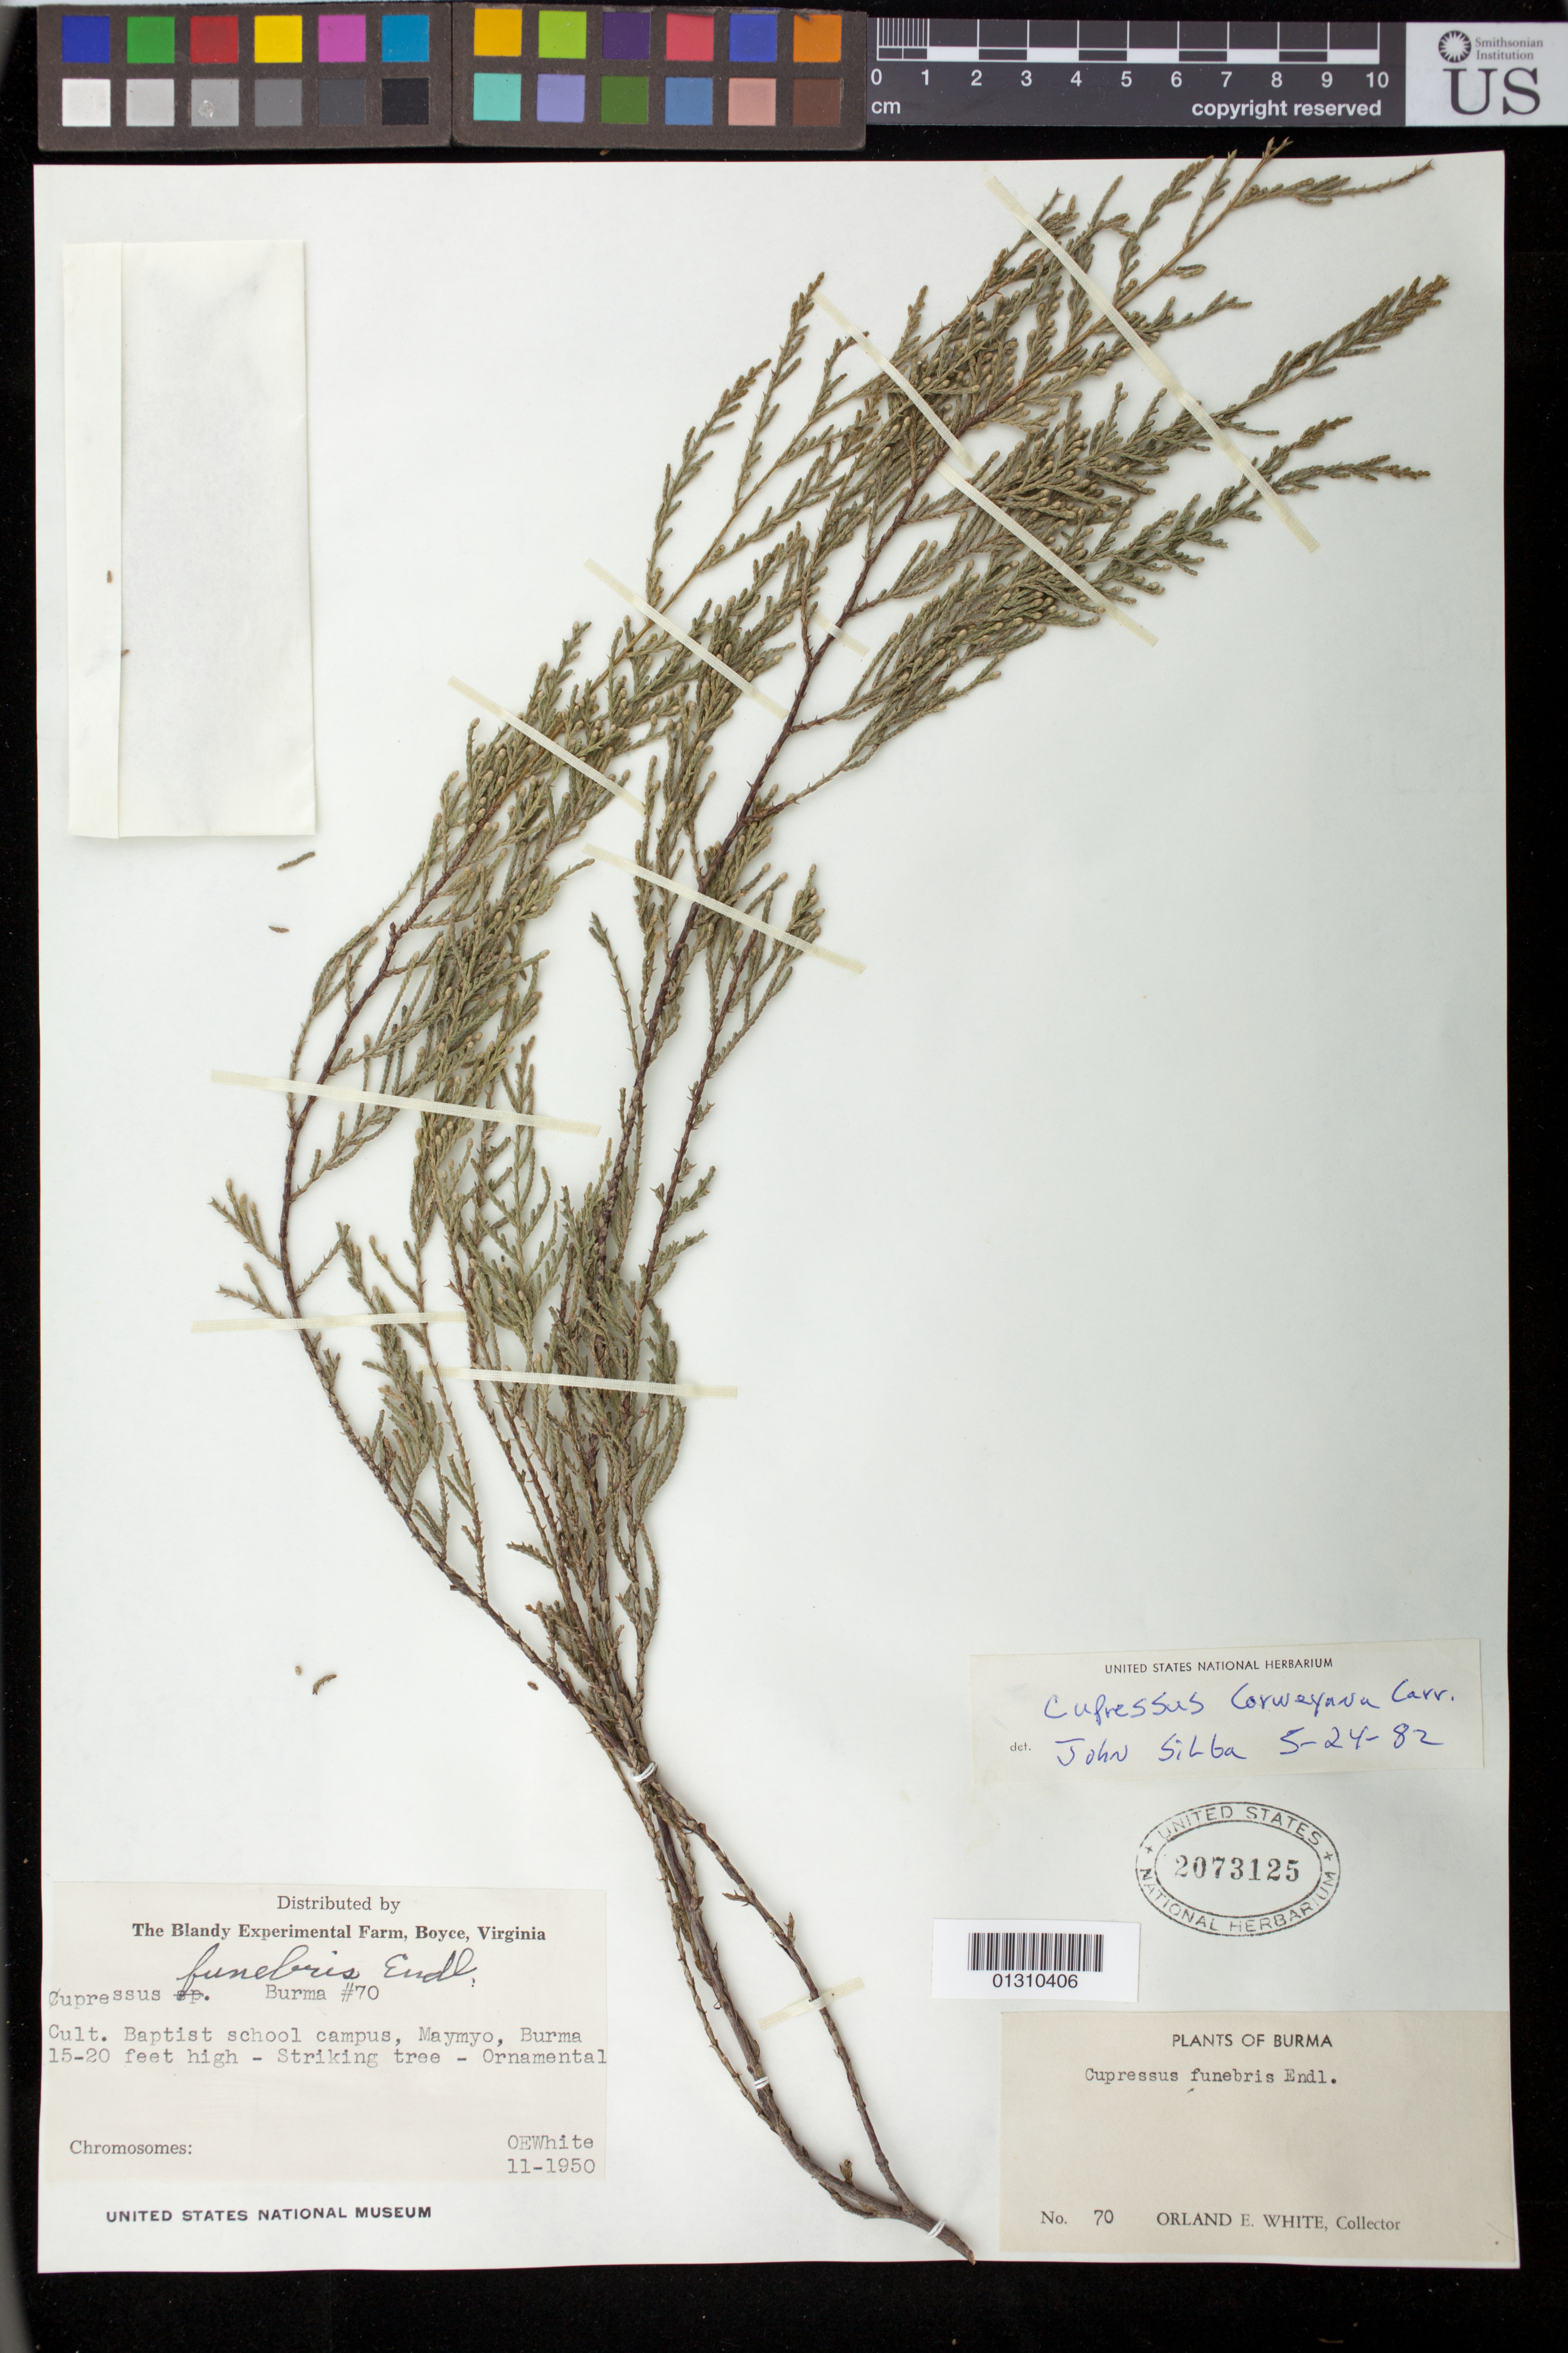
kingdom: Plantae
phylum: Tracheophyta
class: Pinopsida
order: Pinales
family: Cupressaceae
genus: Cupressus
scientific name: Cupressus funebris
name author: Endl.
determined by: Silba, J.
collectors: O. E. White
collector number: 70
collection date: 1950-11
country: Myanmar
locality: Baptist school campus, Maymyo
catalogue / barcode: US 2073125